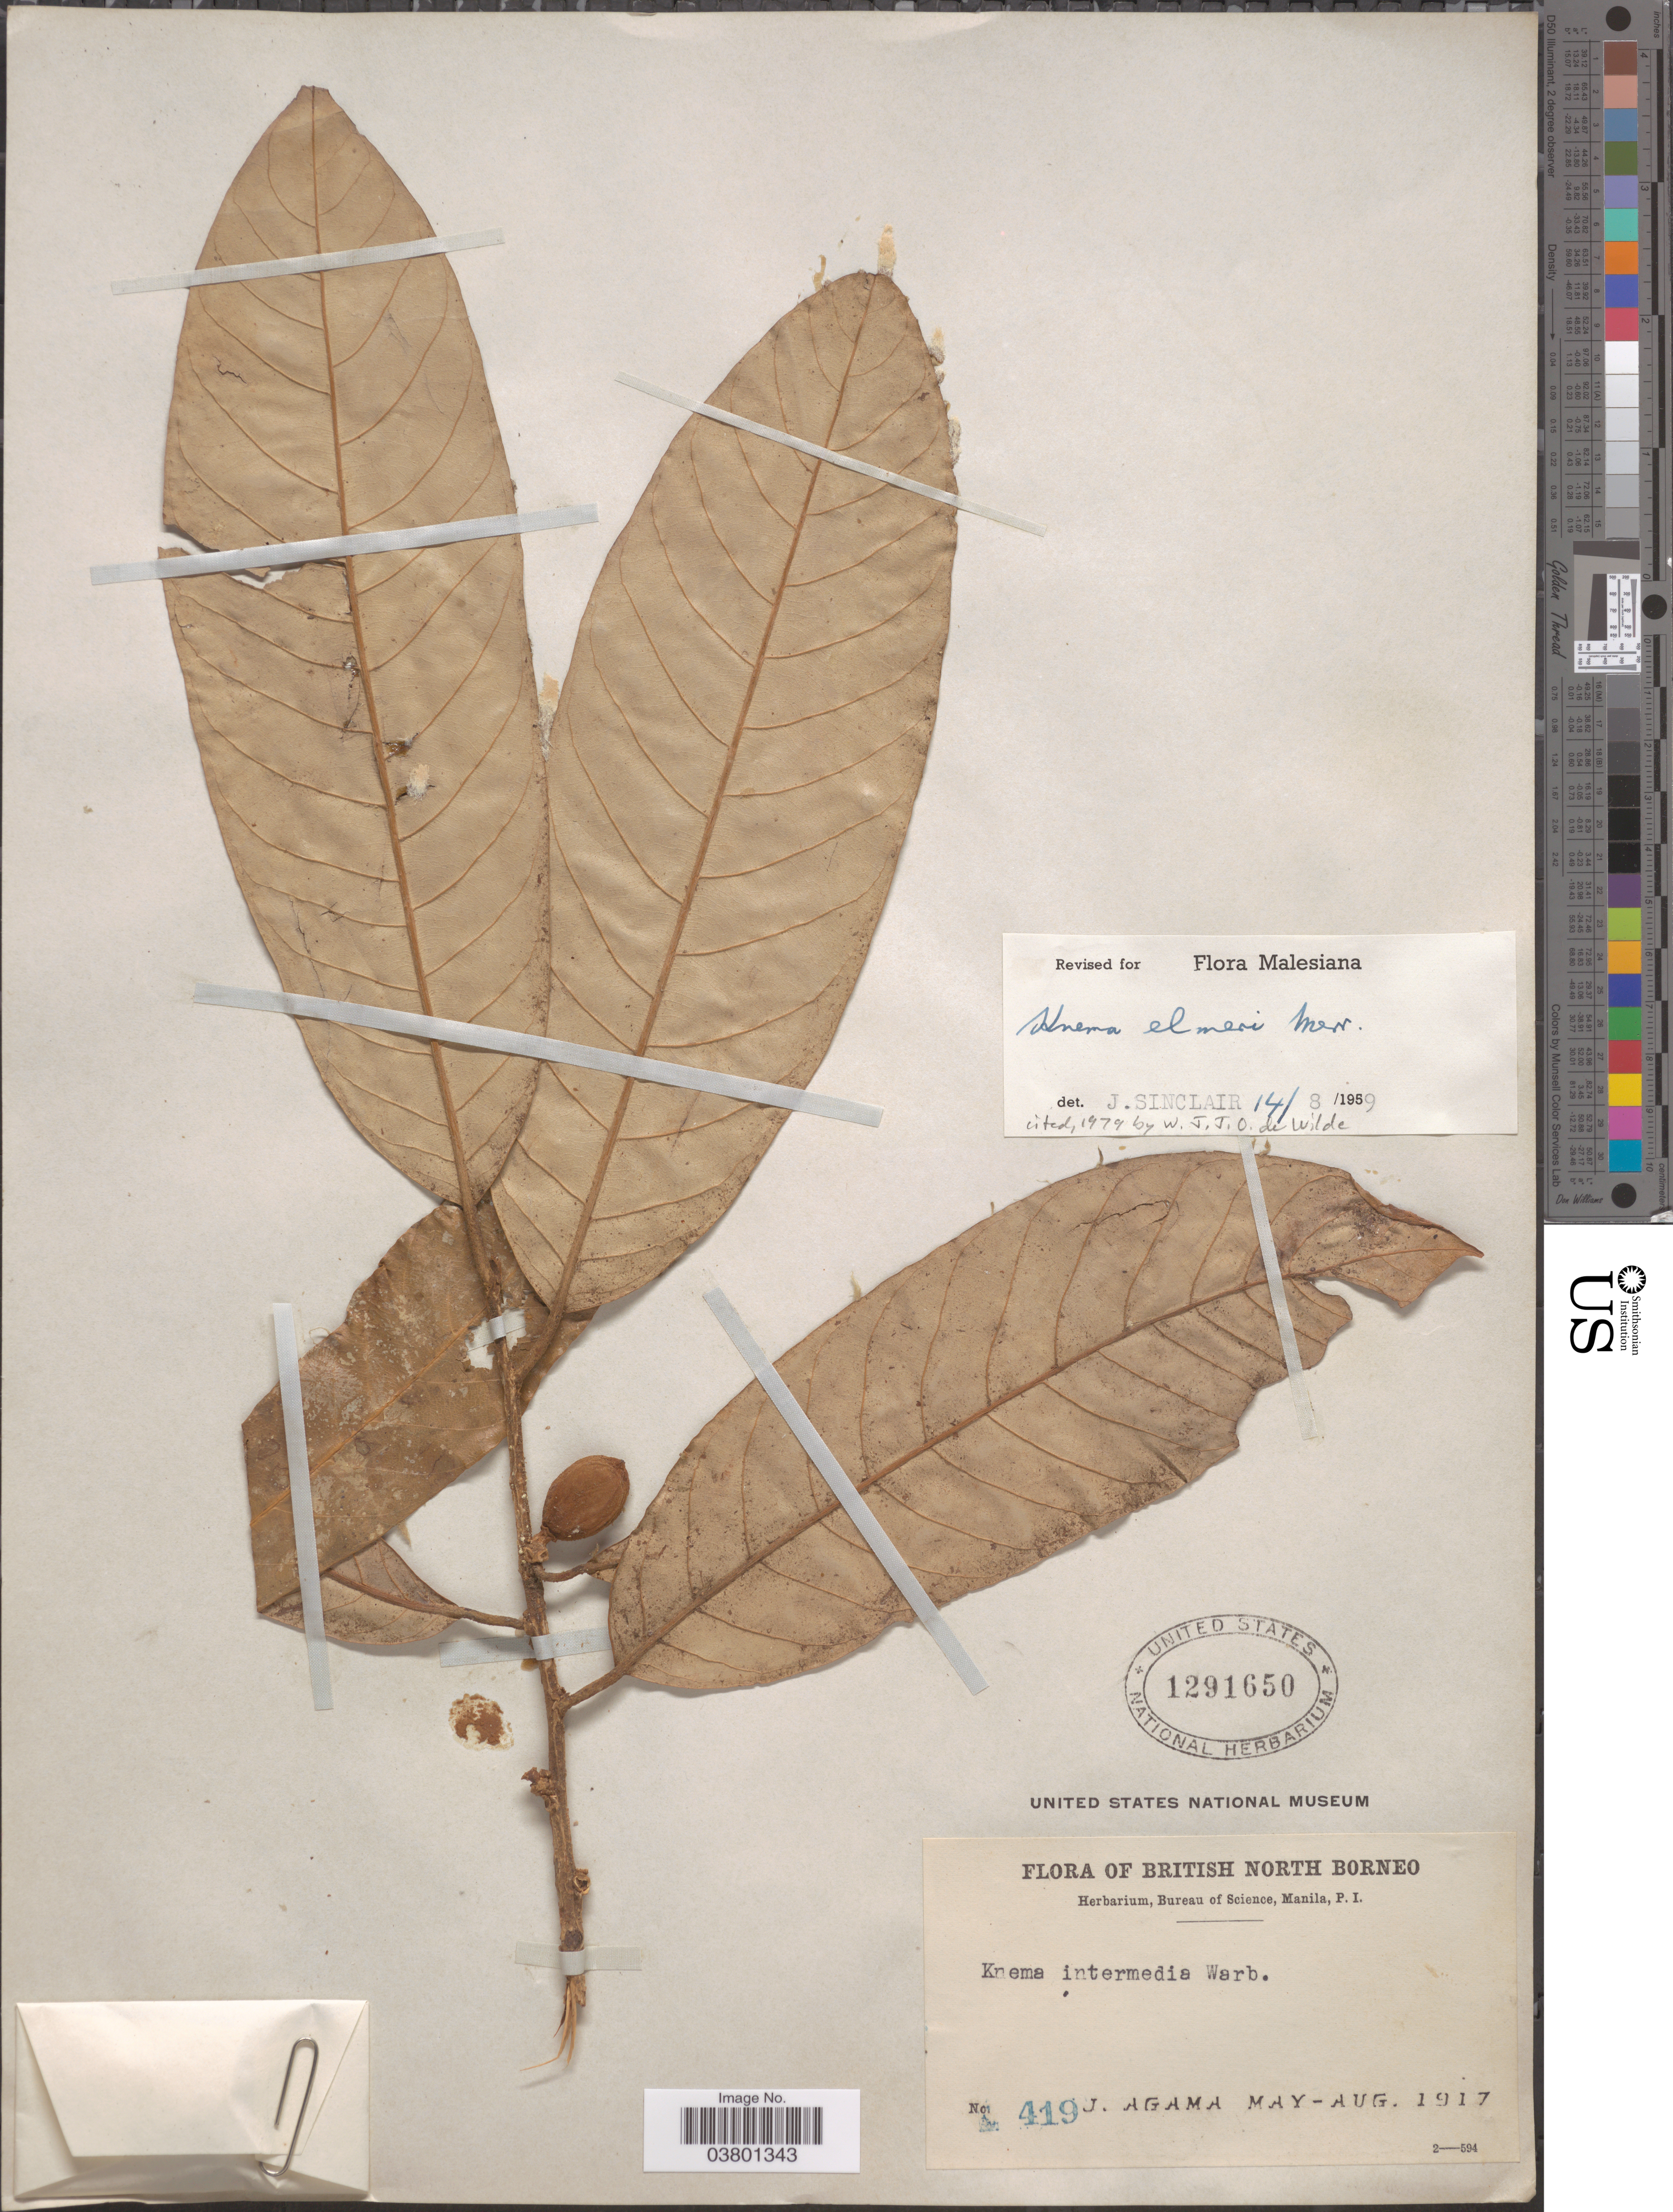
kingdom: Plantae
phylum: Tracheophyta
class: Magnoliopsida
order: Magnoliales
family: Myristicaceae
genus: Knema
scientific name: Knema elmeri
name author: Merr.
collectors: J. Agama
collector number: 419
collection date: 1917-05/1917-08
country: Malaysia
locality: British North Borneo.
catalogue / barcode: US 1291650